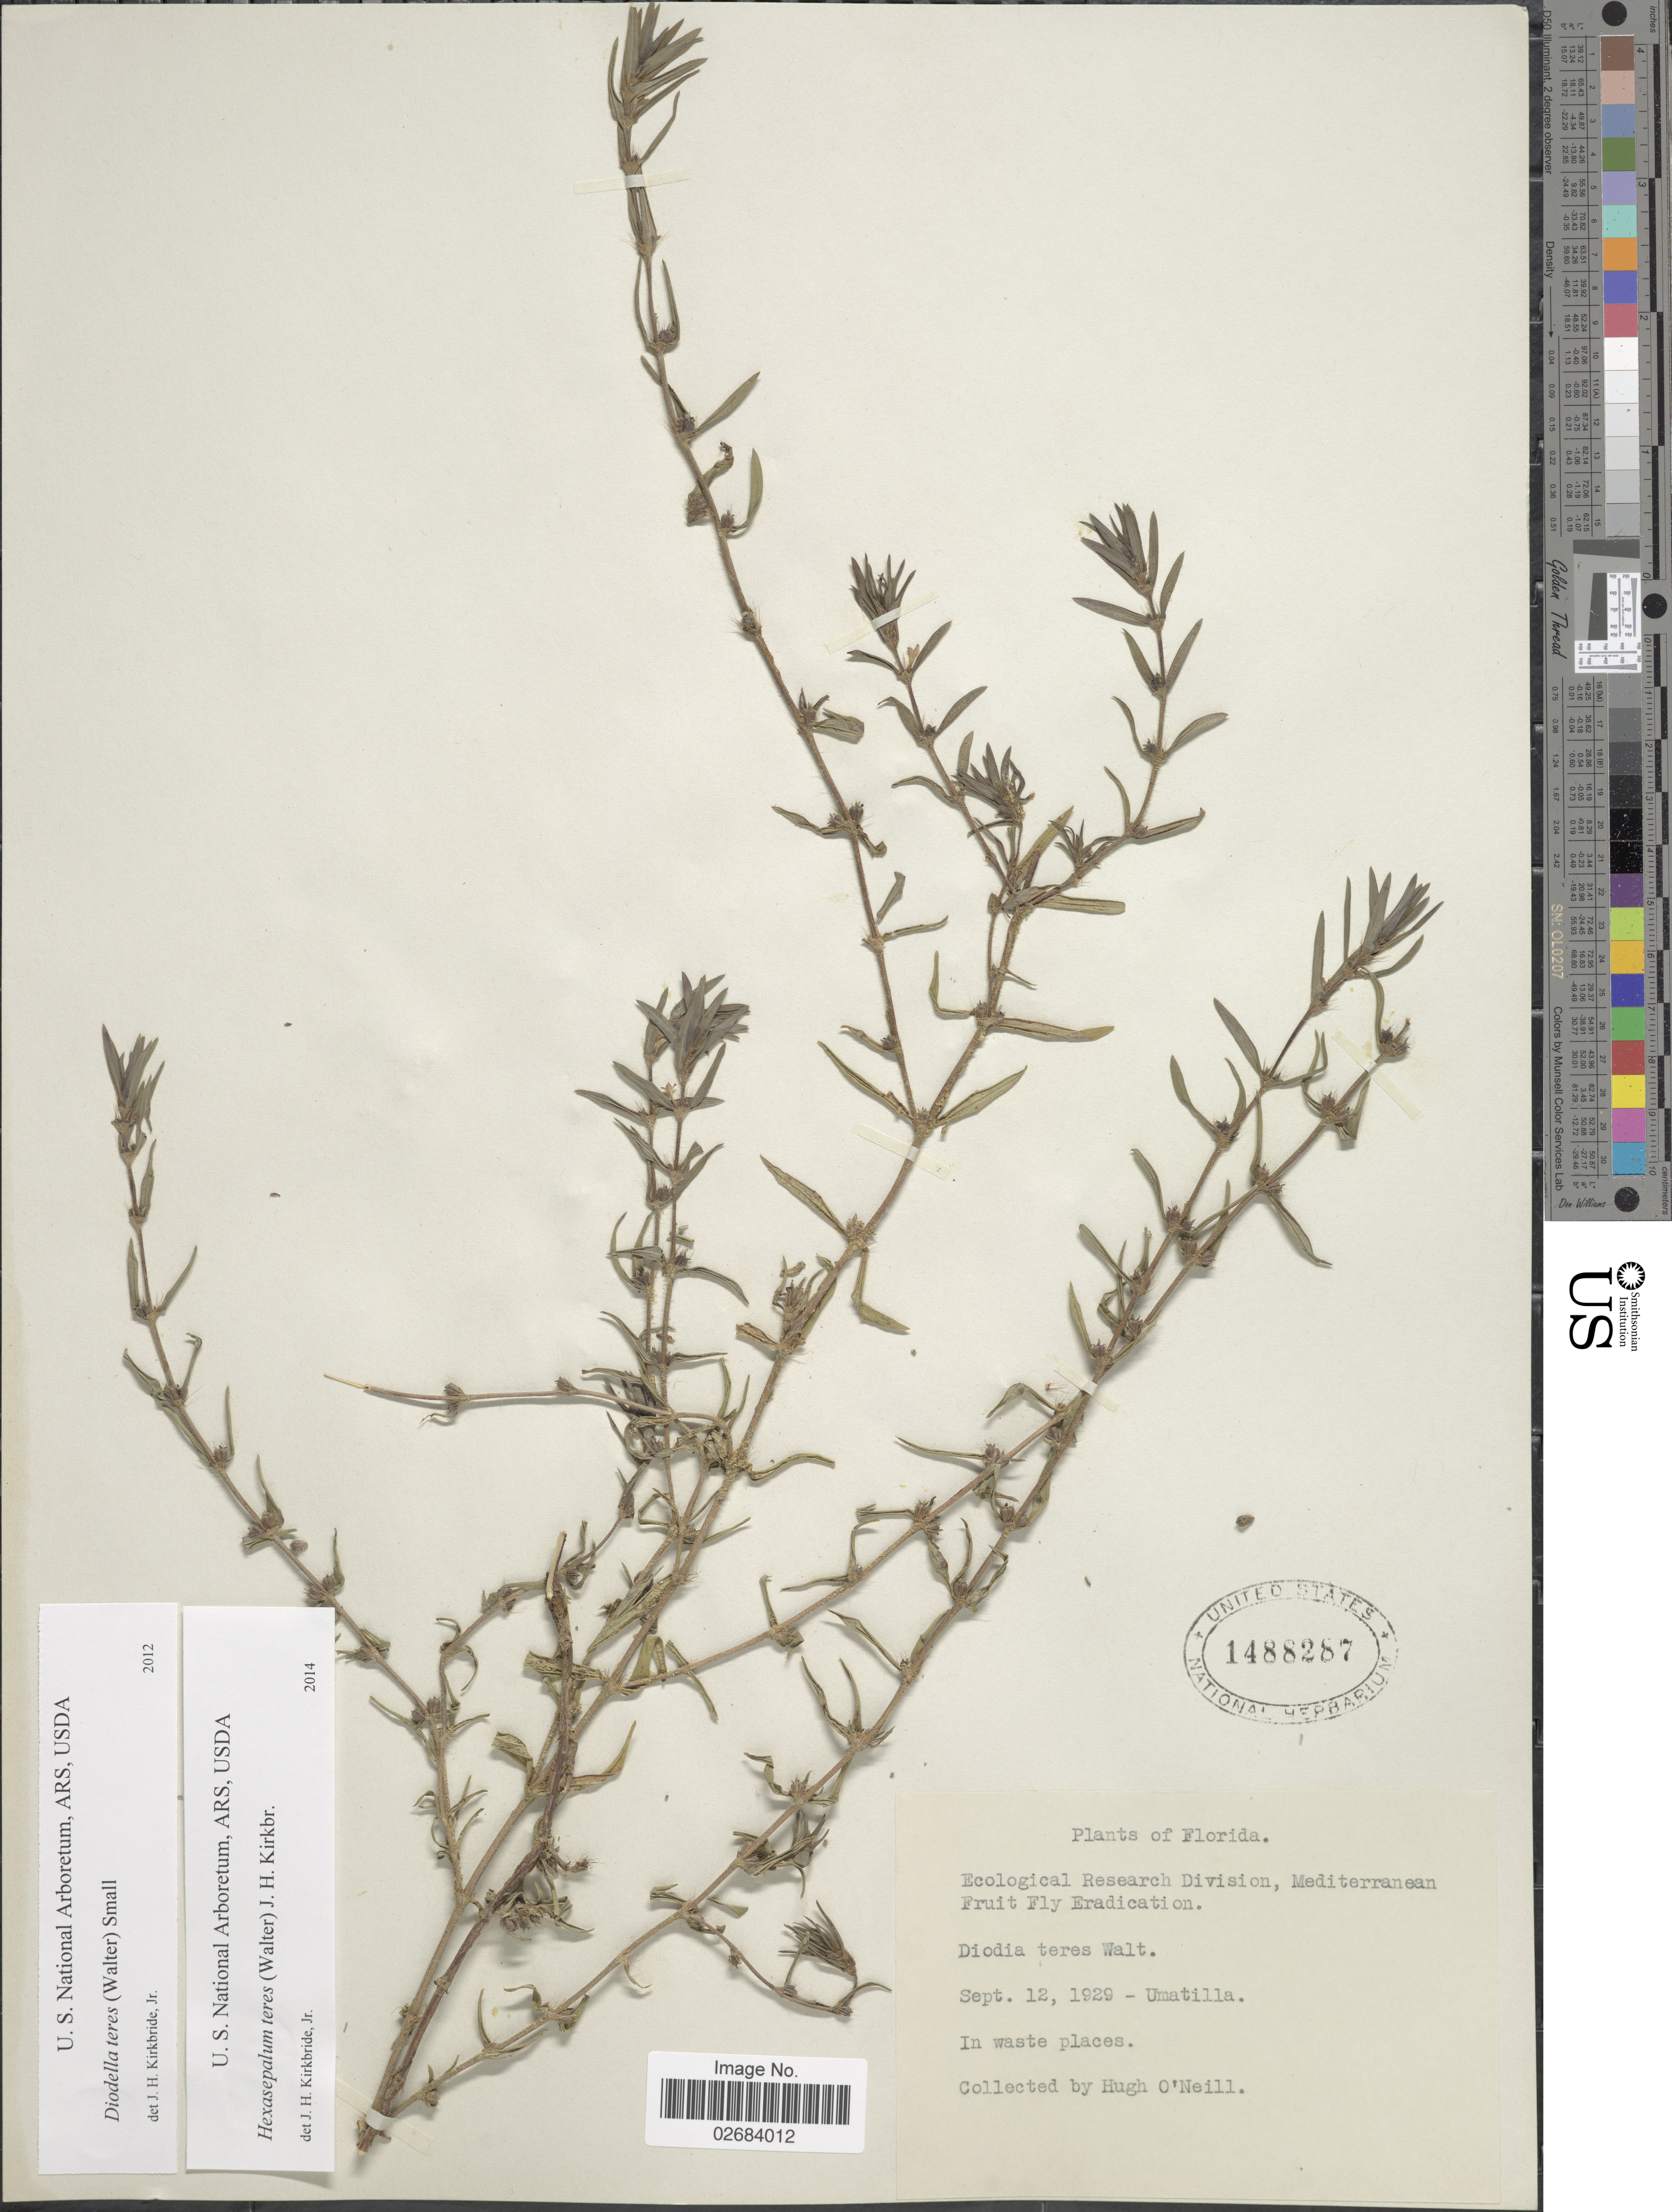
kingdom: Plantae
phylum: Tracheophyta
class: Magnoliopsida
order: Gentianales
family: Rubiaceae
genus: Diodia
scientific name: Diodia teres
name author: Walter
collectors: H. O'Neill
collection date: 1929-09-12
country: United States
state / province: Florida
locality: In waste places, Umatilla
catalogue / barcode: US 1488287